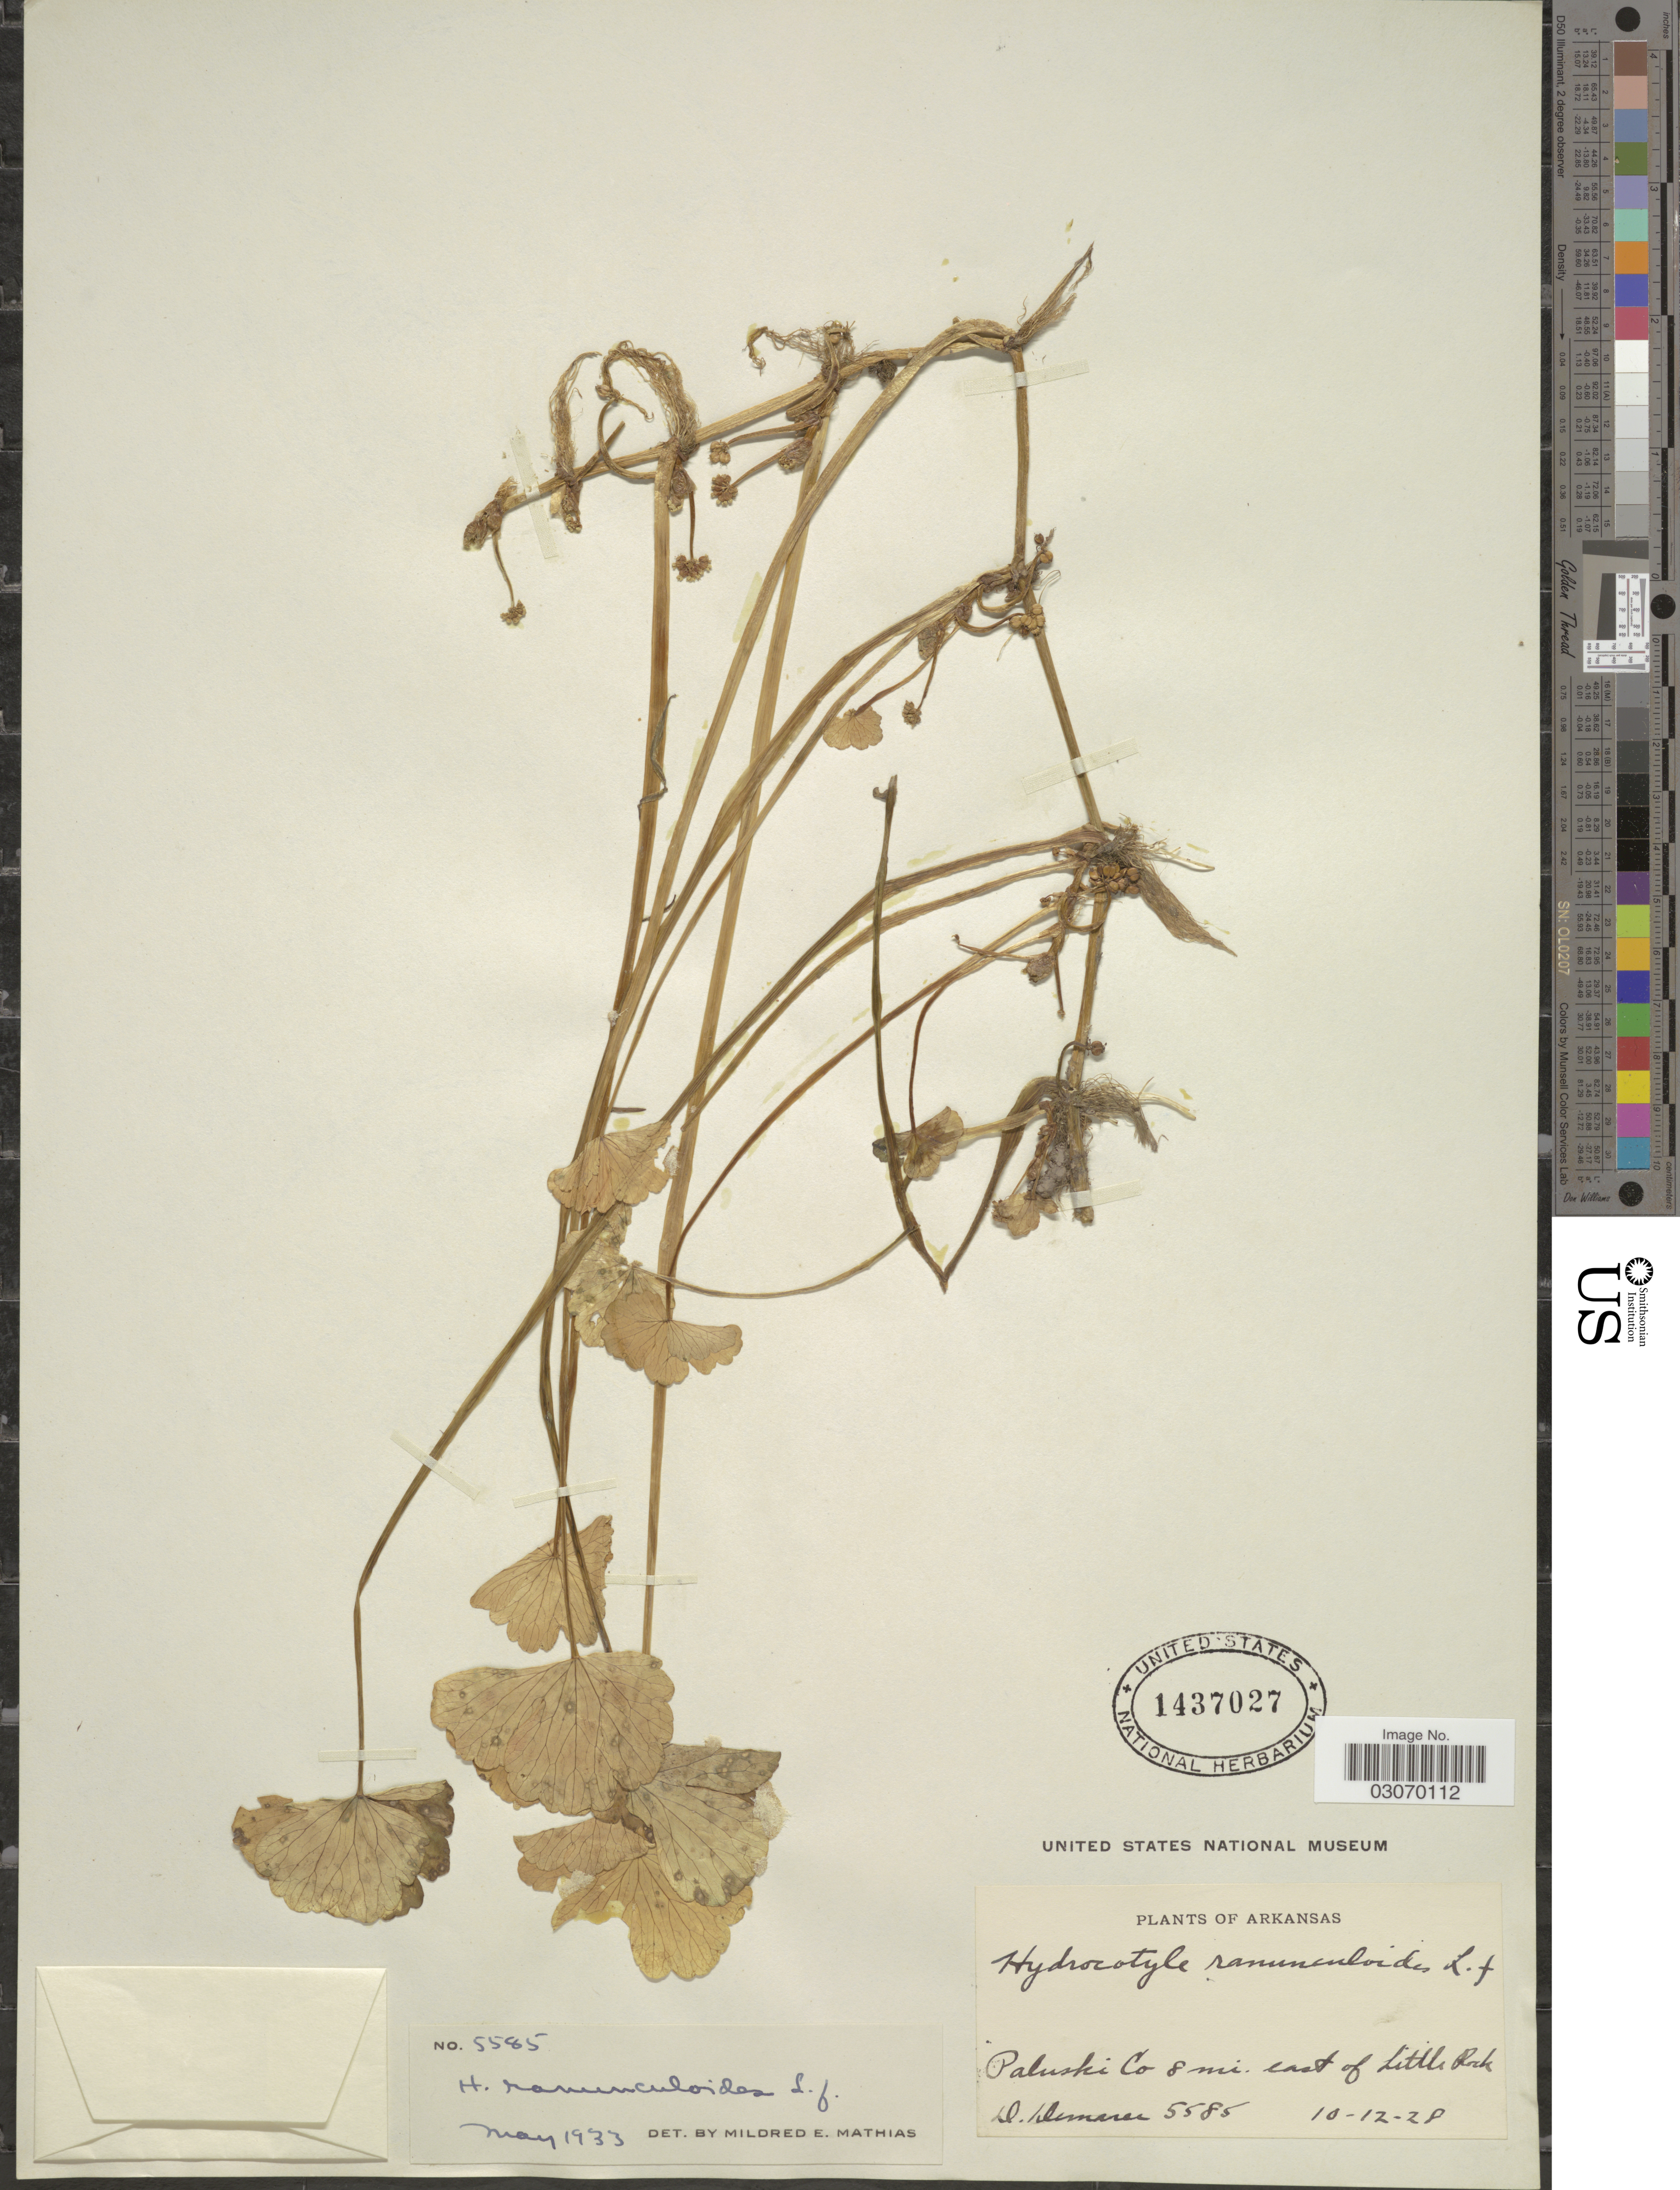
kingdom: Plantae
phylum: Tracheophyta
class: Magnoliopsida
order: Apiales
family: Araliaceae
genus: Hydrocotyle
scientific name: Hydrocotyle ranunculoides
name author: L. f.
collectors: D. Demaru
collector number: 5585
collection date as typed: Transcribed d/m/y: 10/12/28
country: United States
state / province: Arkansas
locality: Paluski Co 8 mi. east of Little Rock.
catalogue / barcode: US 1437027